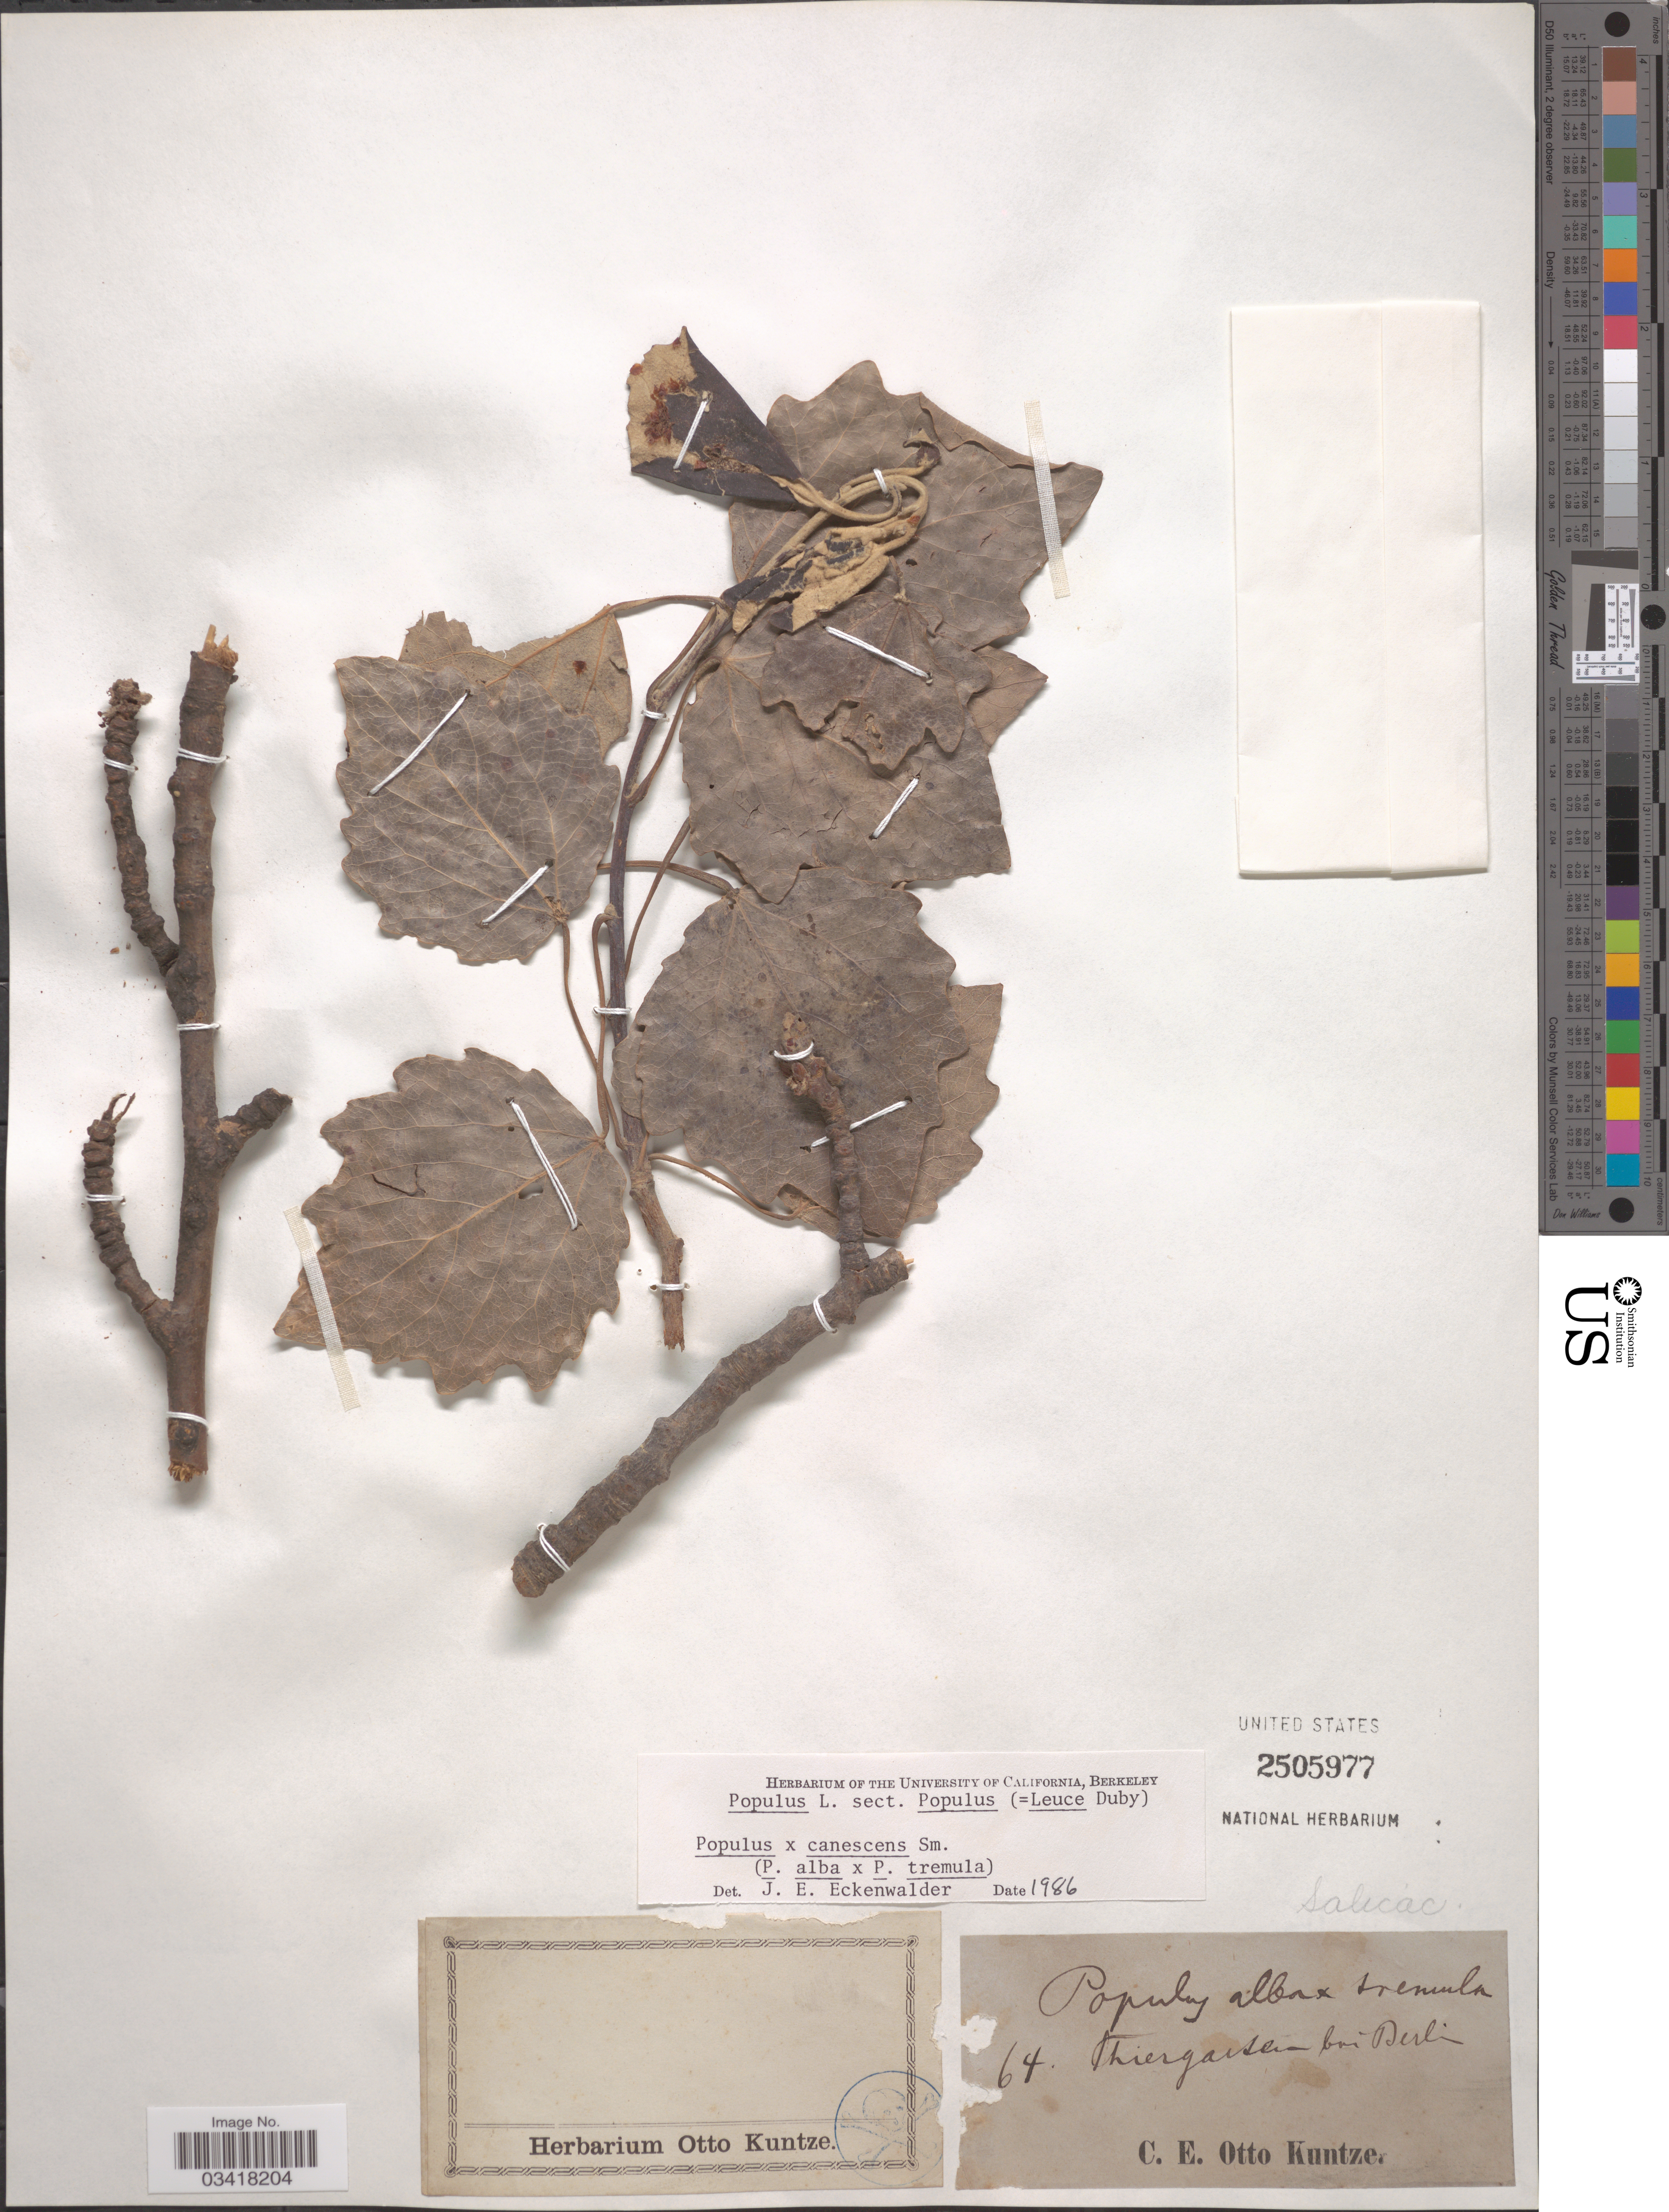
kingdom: Plantae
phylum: Tracheophyta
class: Magnoliopsida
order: Malpighiales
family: Salicaceae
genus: Populus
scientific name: Populus x canescens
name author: (Aiton) Sm.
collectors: C.E.O. Kuntze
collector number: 64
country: Germany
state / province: Berlin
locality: Thiergarten bei Berlin.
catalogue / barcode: US 2505977